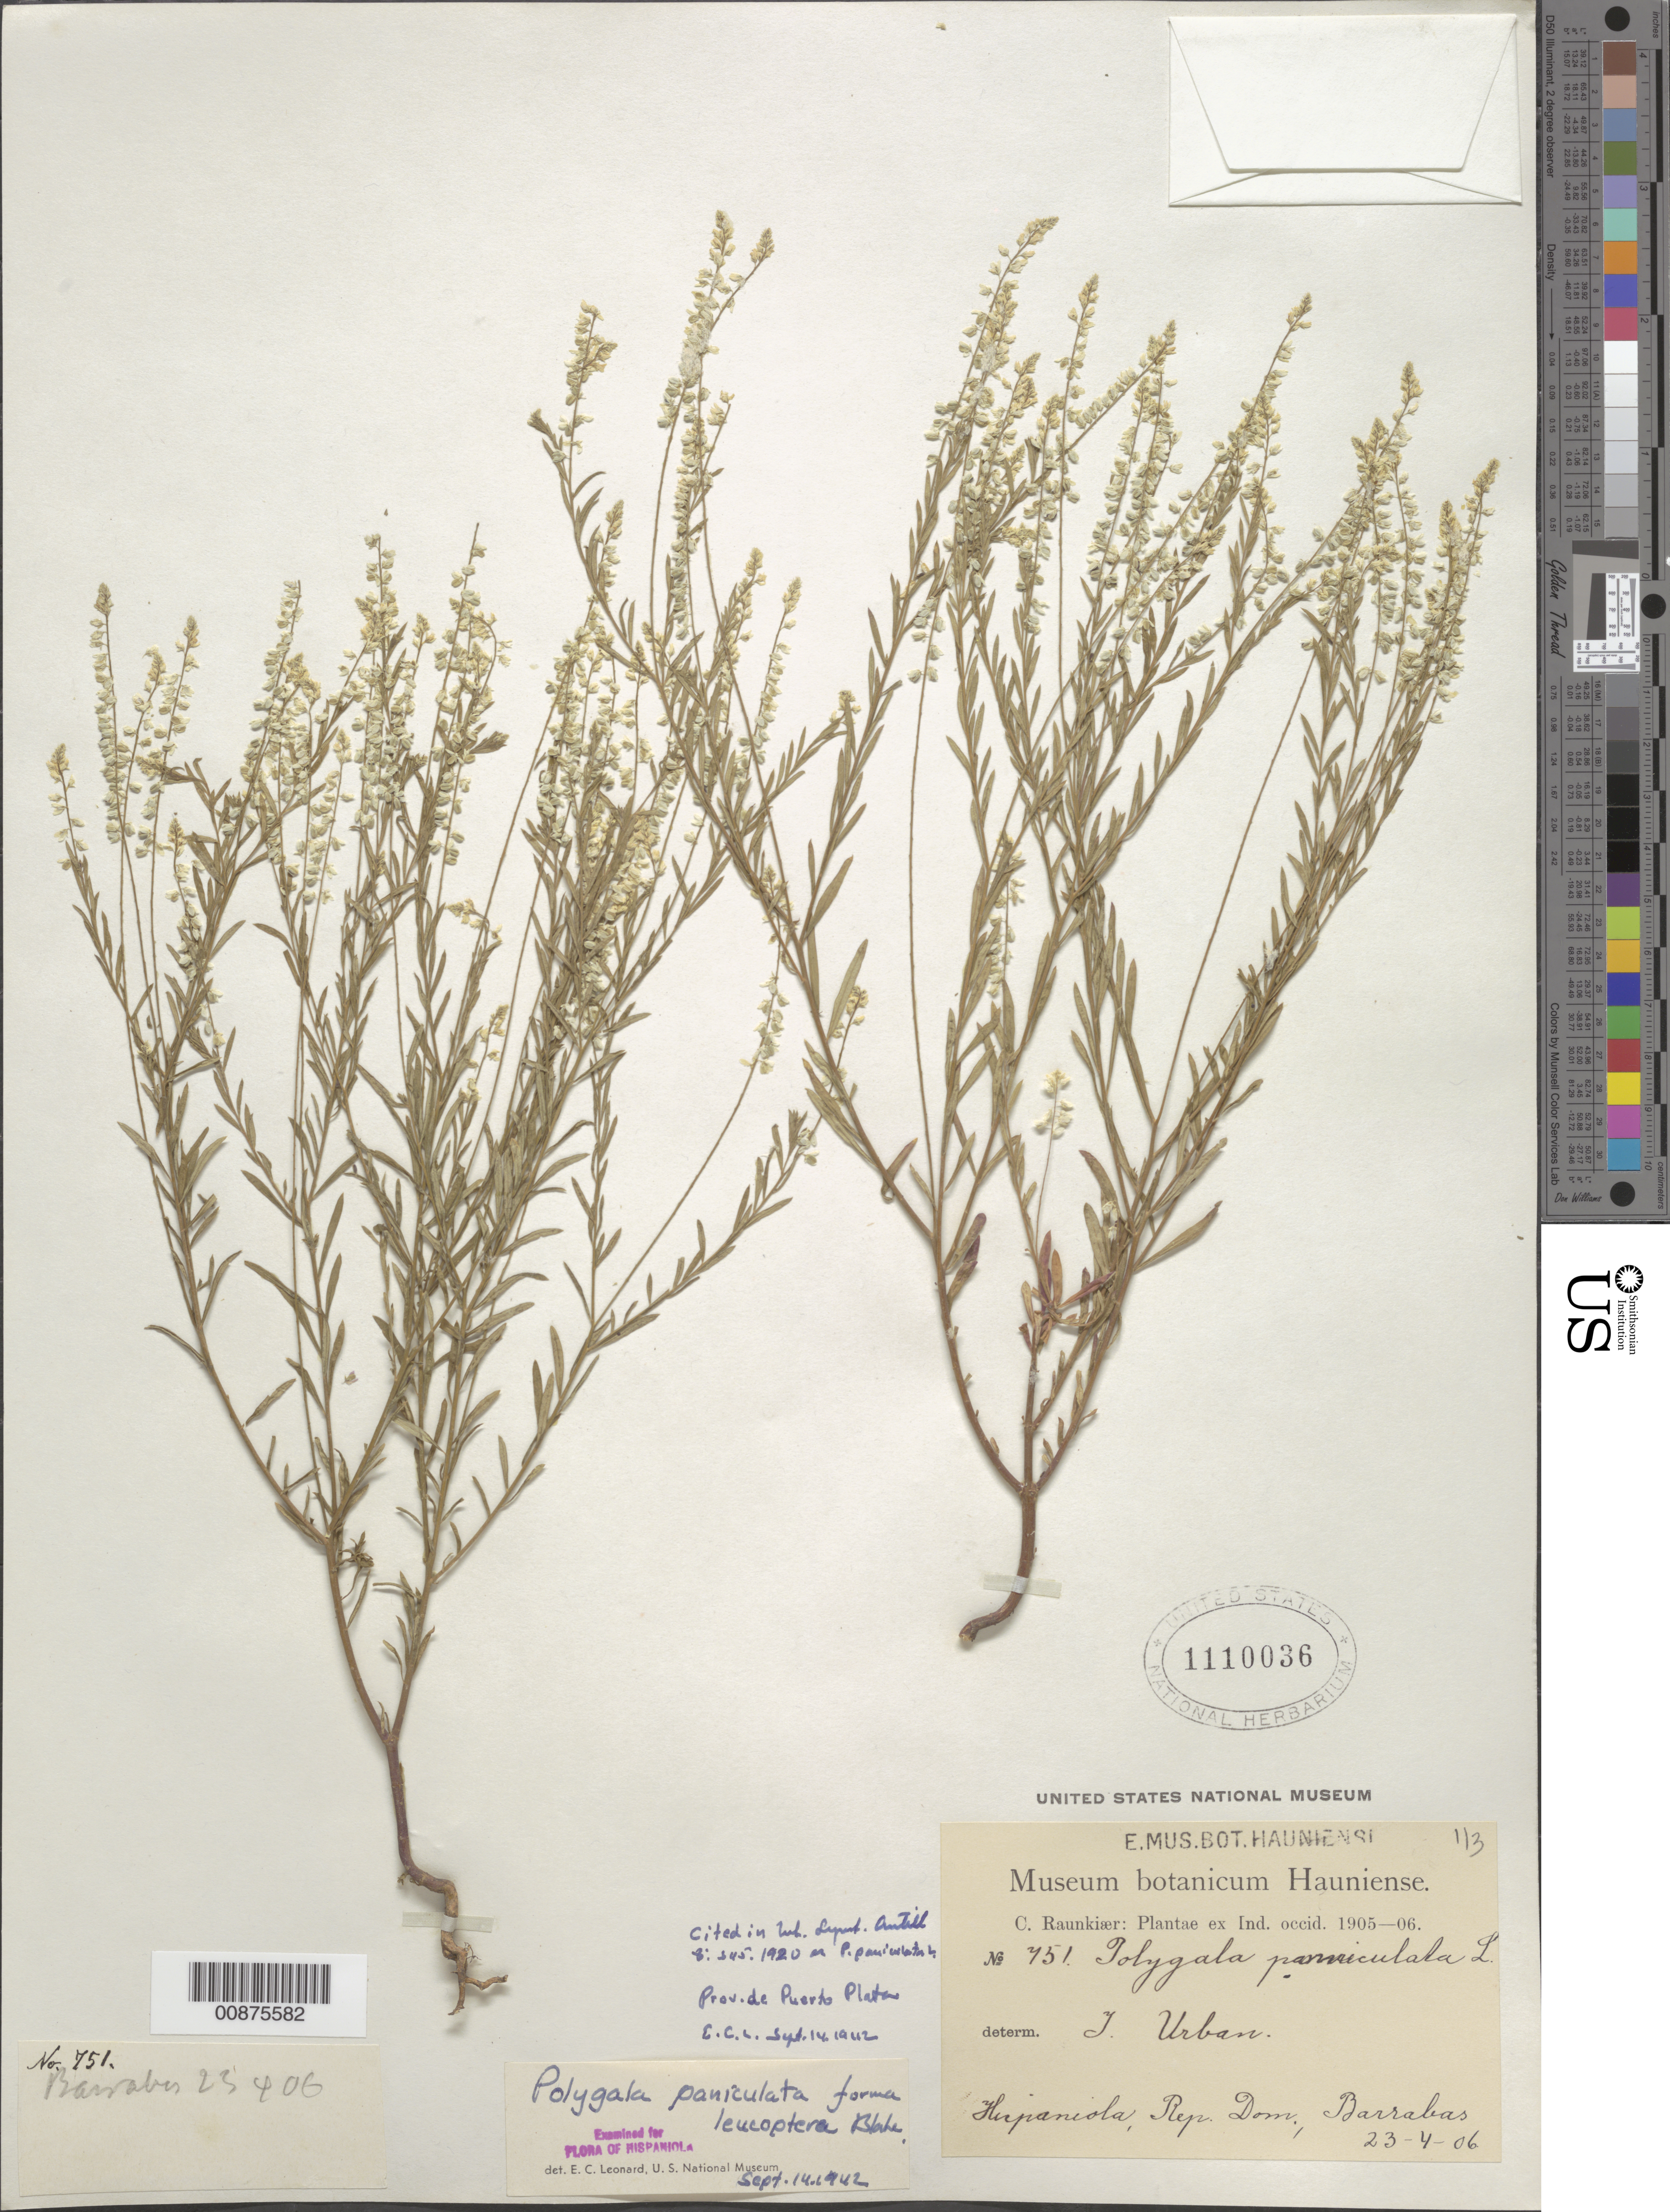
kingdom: Plantae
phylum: Tracheophyta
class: Magnoliopsida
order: Fabales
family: Polygalaceae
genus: Polygala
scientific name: Polygala paniculata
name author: L.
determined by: Leonard, Emery C., (US)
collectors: C. C. Raunkiaer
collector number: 751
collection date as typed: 23 Apr 1906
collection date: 1906-04-23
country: Dominican Republic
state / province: Puerto Plata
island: Hispaniola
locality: Barrabas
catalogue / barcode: US 1110036